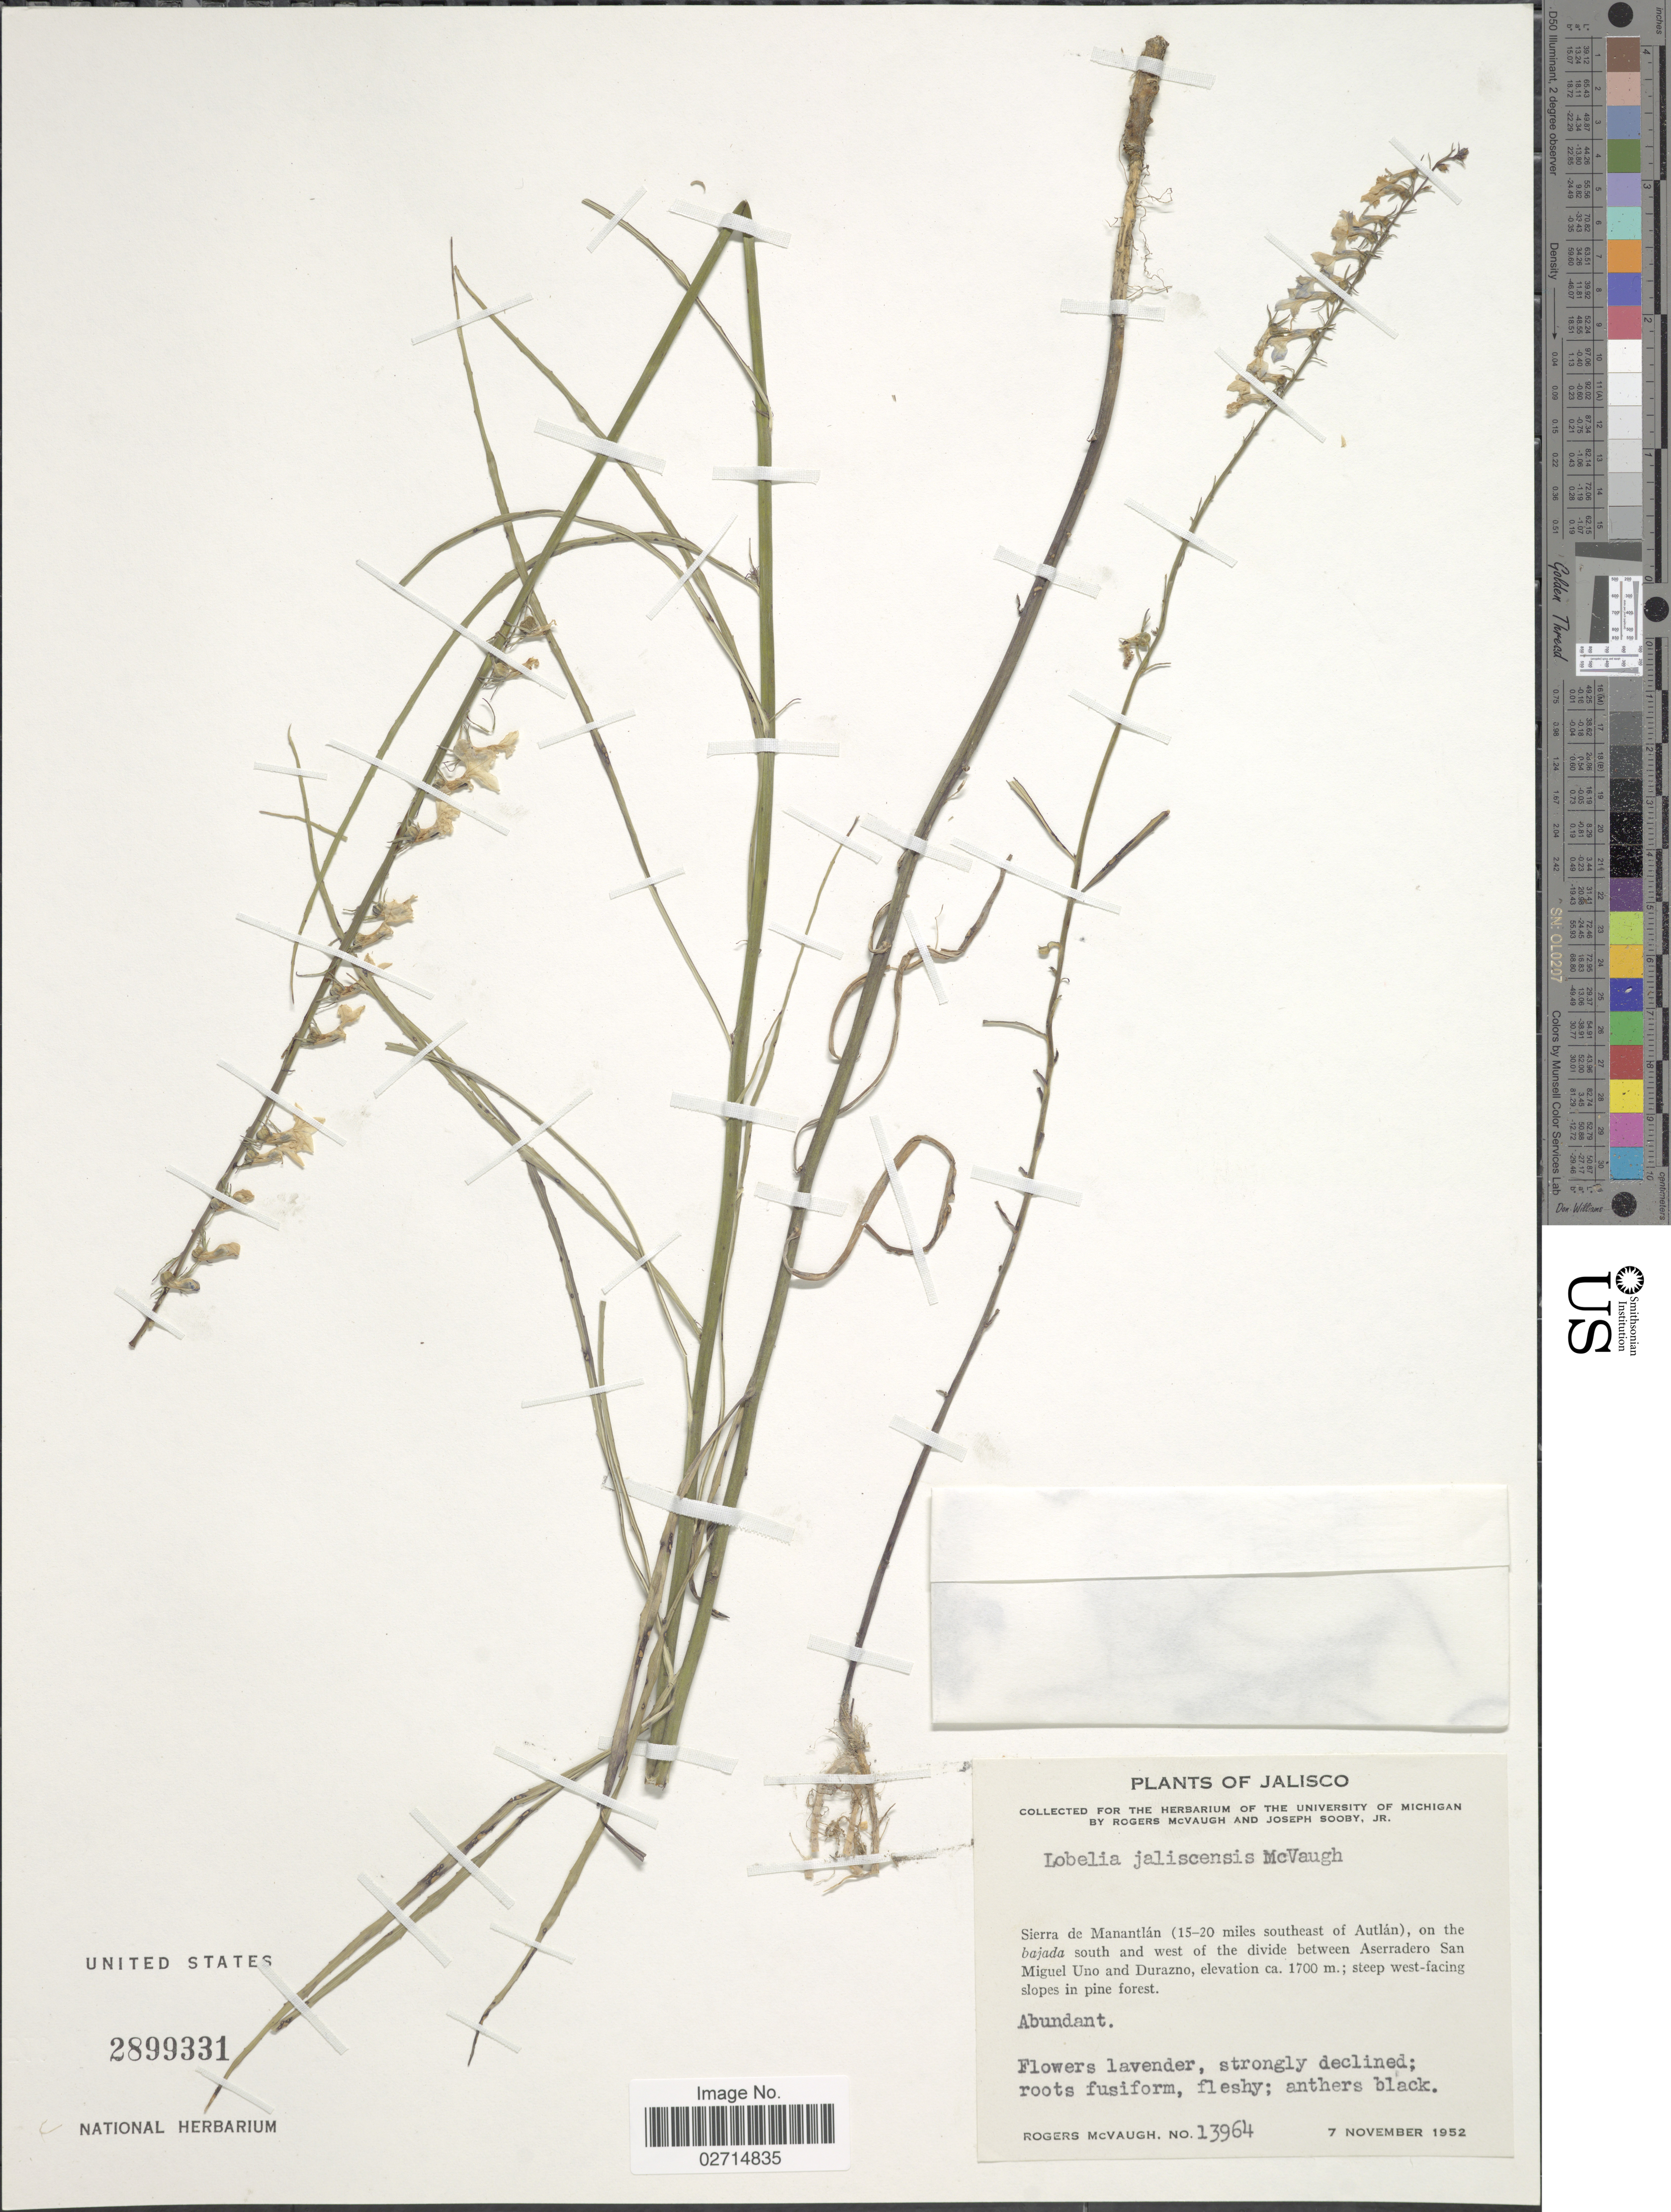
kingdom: Plantae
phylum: Tracheophyta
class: Magnoliopsida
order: Asterales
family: Campanulaceae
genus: Lobelia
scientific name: Lobelia jaliscensis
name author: McVaugh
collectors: R. McVaugh & J. Sooby Jr.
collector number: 13964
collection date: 1952-11-07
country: Mexico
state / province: Jalisco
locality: Sierra de Manantlán (15-20 miles southeast of Autlán), on the bajada south and west of the divide between Aserradero San Miguel Uno and Durazno.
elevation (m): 1700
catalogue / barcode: US 2899331